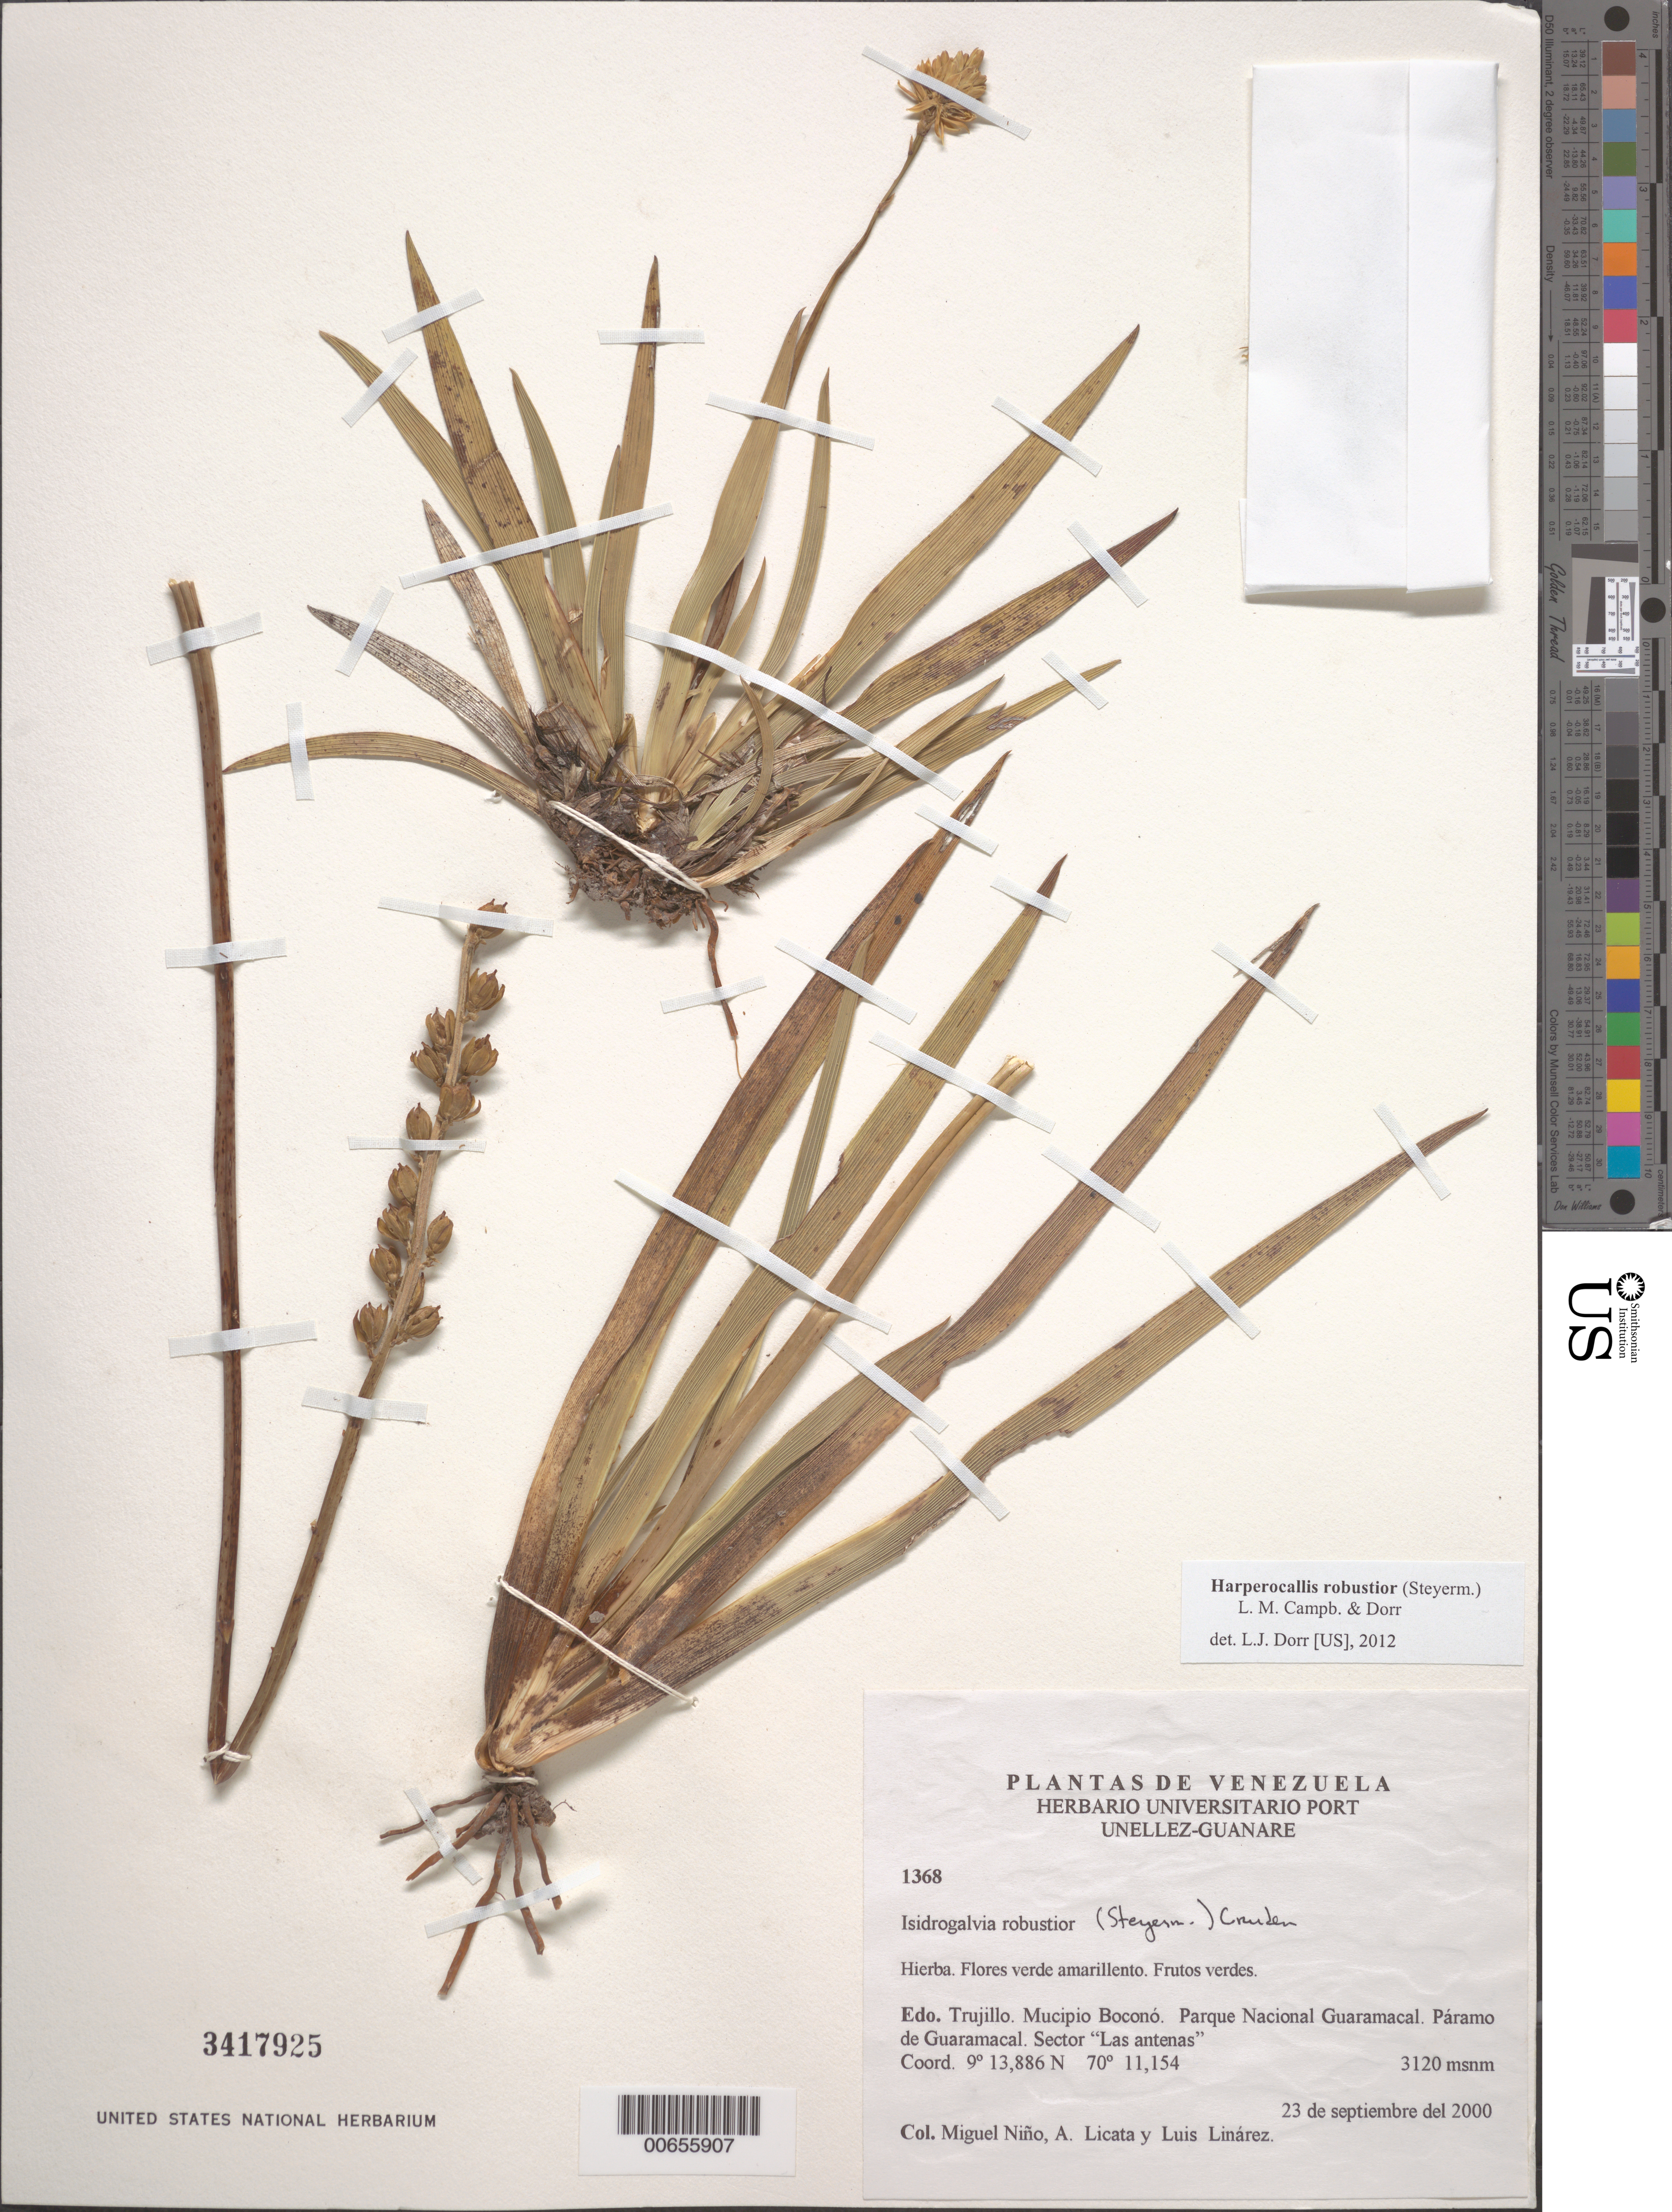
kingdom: Plantae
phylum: Tracheophyta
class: Liliopsida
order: Alismatales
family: Tofieldiaceae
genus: Harperocallis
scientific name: Harperocallis robustior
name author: (Steyerm.) L.M. Campb. & Dorr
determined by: Dorr, L. J., (BOT), Smithsonian Institution - National Museum of Natural History (UNITED STATES)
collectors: S. M. Niño, A. Licata & L. Linárez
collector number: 1368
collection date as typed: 23 Sep 2000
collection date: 2000-09-23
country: Venezuela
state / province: Trujillo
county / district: Boconó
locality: Parque Nacional Guaramacal, Páramo de Guaramacal, sector "Las antenas"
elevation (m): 3120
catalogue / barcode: US 3417925